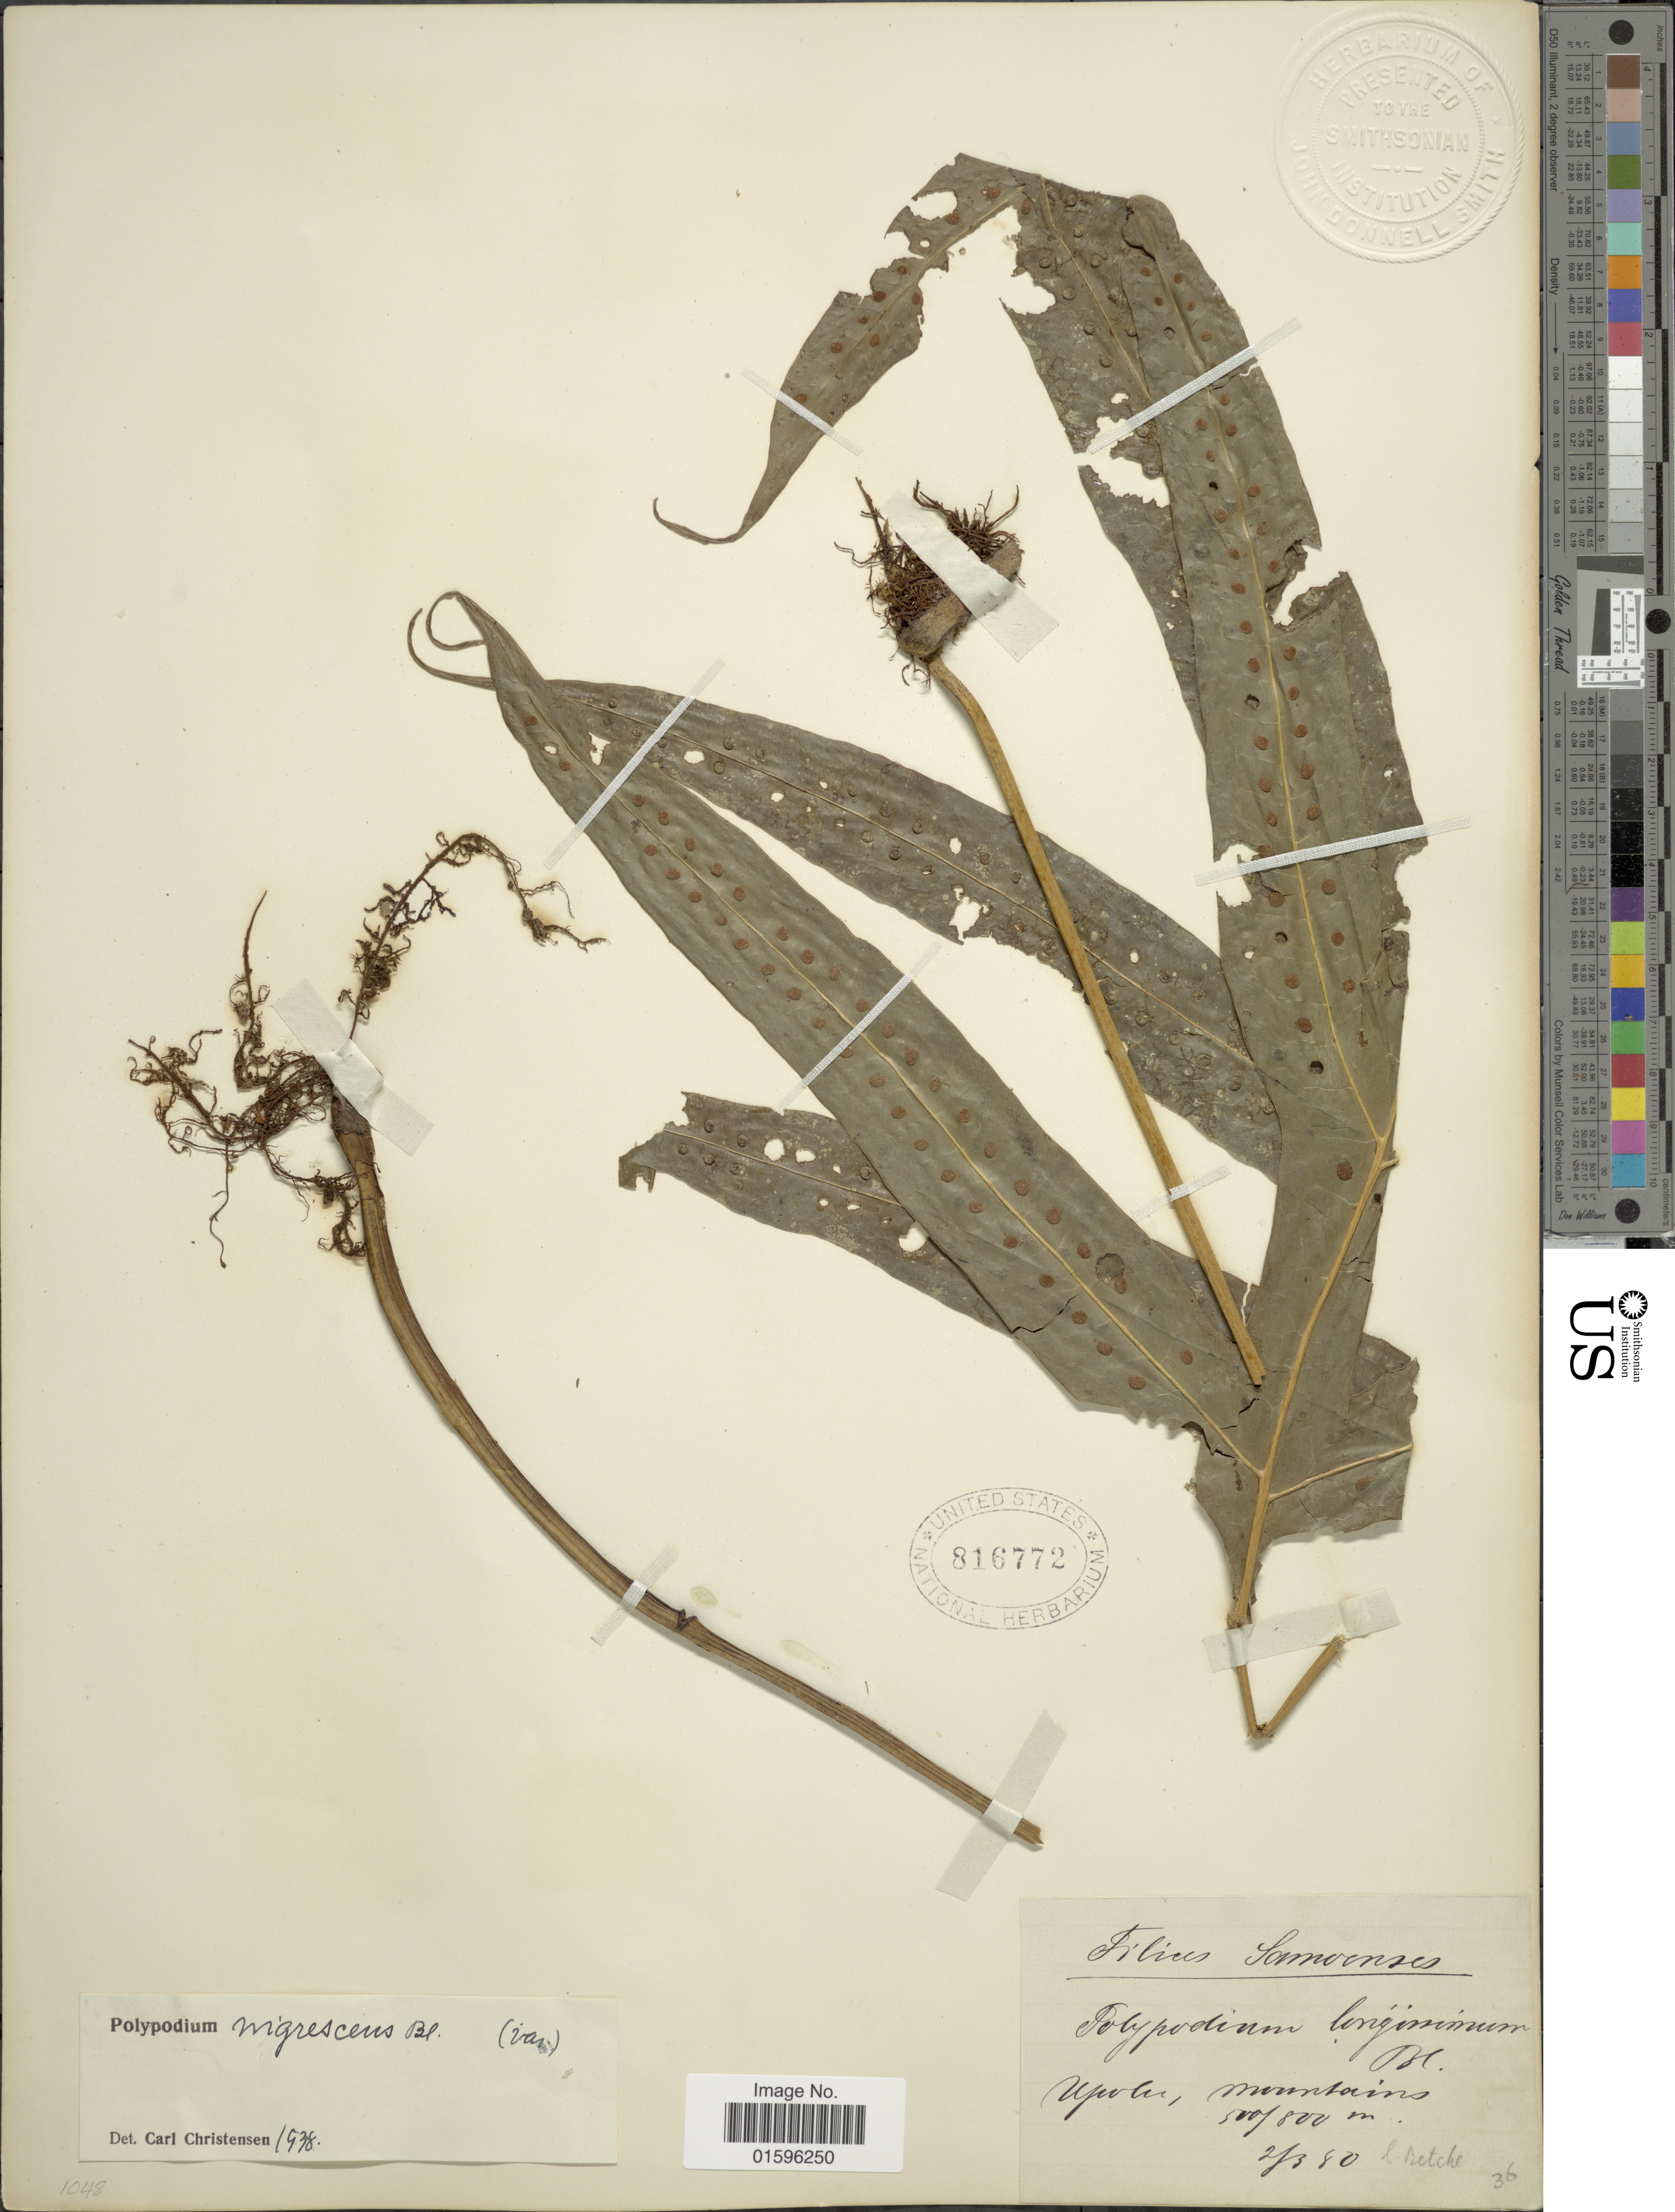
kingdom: Plantae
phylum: Tracheophyta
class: Polypodiopsida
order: Polypodiales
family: Polypodiaceae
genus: Polypodium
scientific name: Polypodium nigrescens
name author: Blume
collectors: Betche.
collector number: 36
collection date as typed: Transcribed d/m/y: 2/3/80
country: Samoa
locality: Samoenses, Upolu, mountains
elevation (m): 500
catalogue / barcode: US 816772